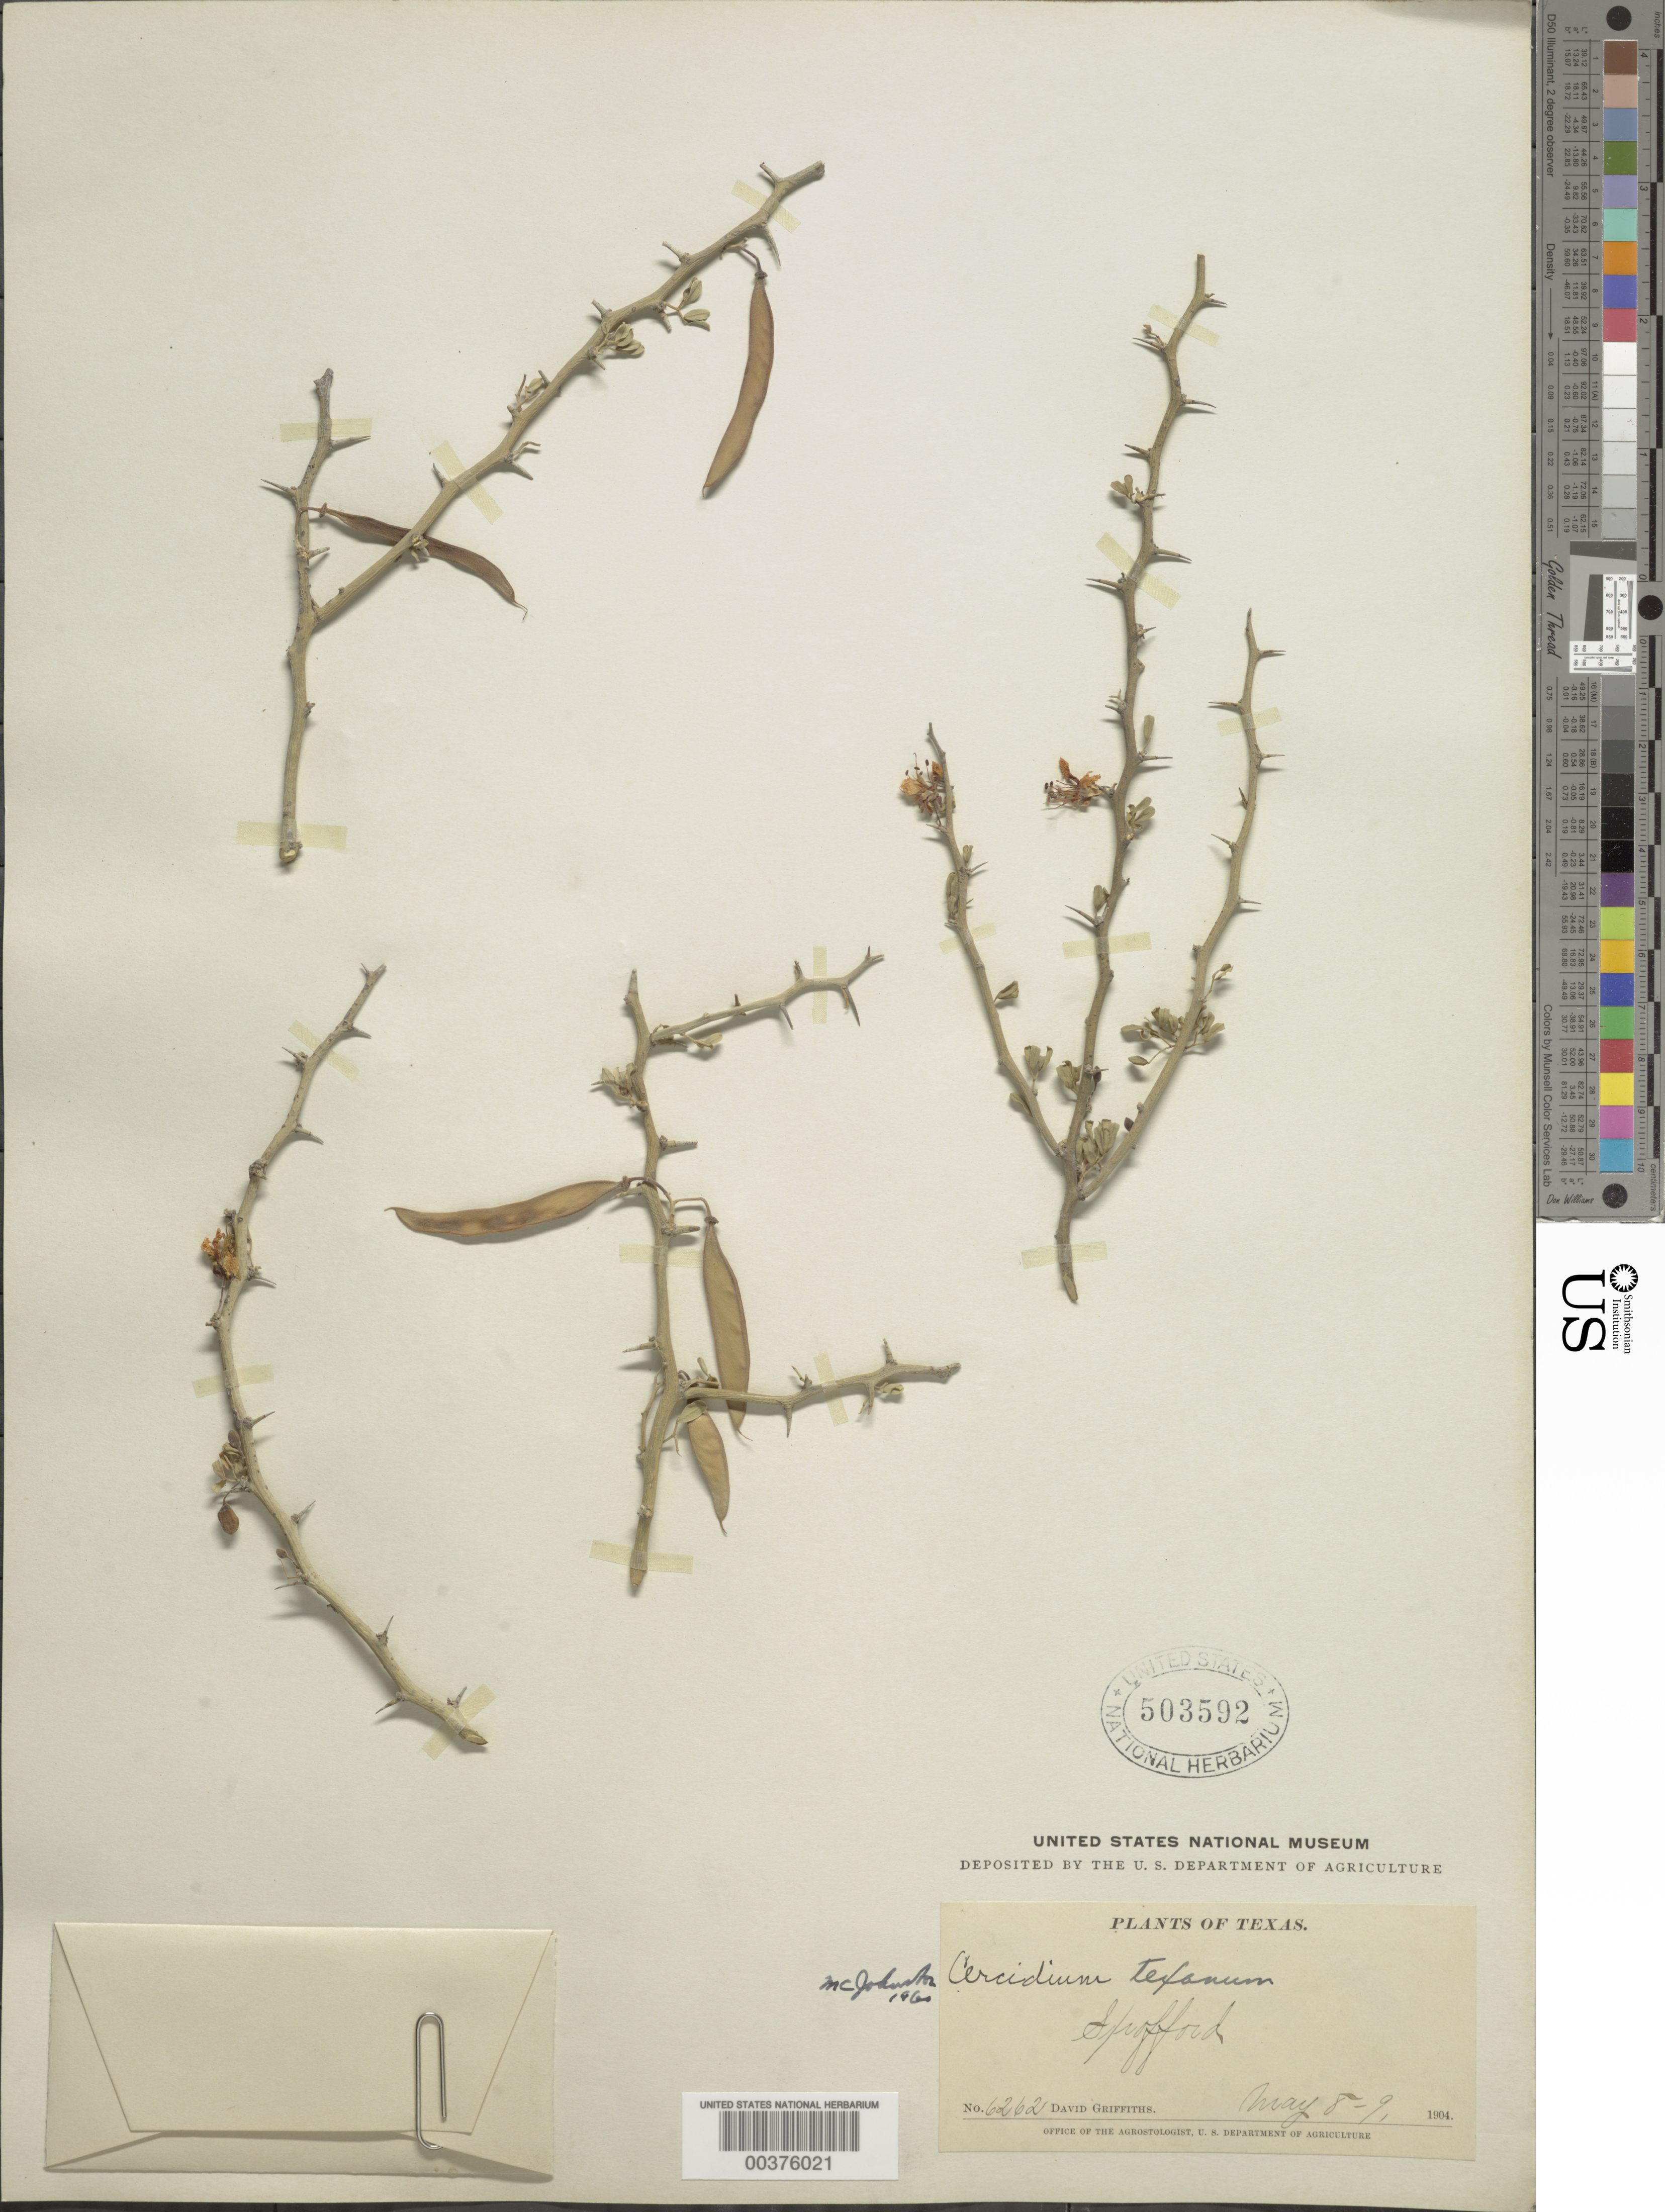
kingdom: Plantae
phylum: Tracheophyta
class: Magnoliopsida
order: Fabales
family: Fabaceae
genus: Parkinsonia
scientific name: Parkinsonia texana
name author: (A. Gray) S. Watson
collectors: D. Griffiths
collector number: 6262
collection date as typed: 08 May 1904 and 09 May 1904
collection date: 1904-05-08,1904-05-09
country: United States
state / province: Texas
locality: Spofford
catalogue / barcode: US 503592